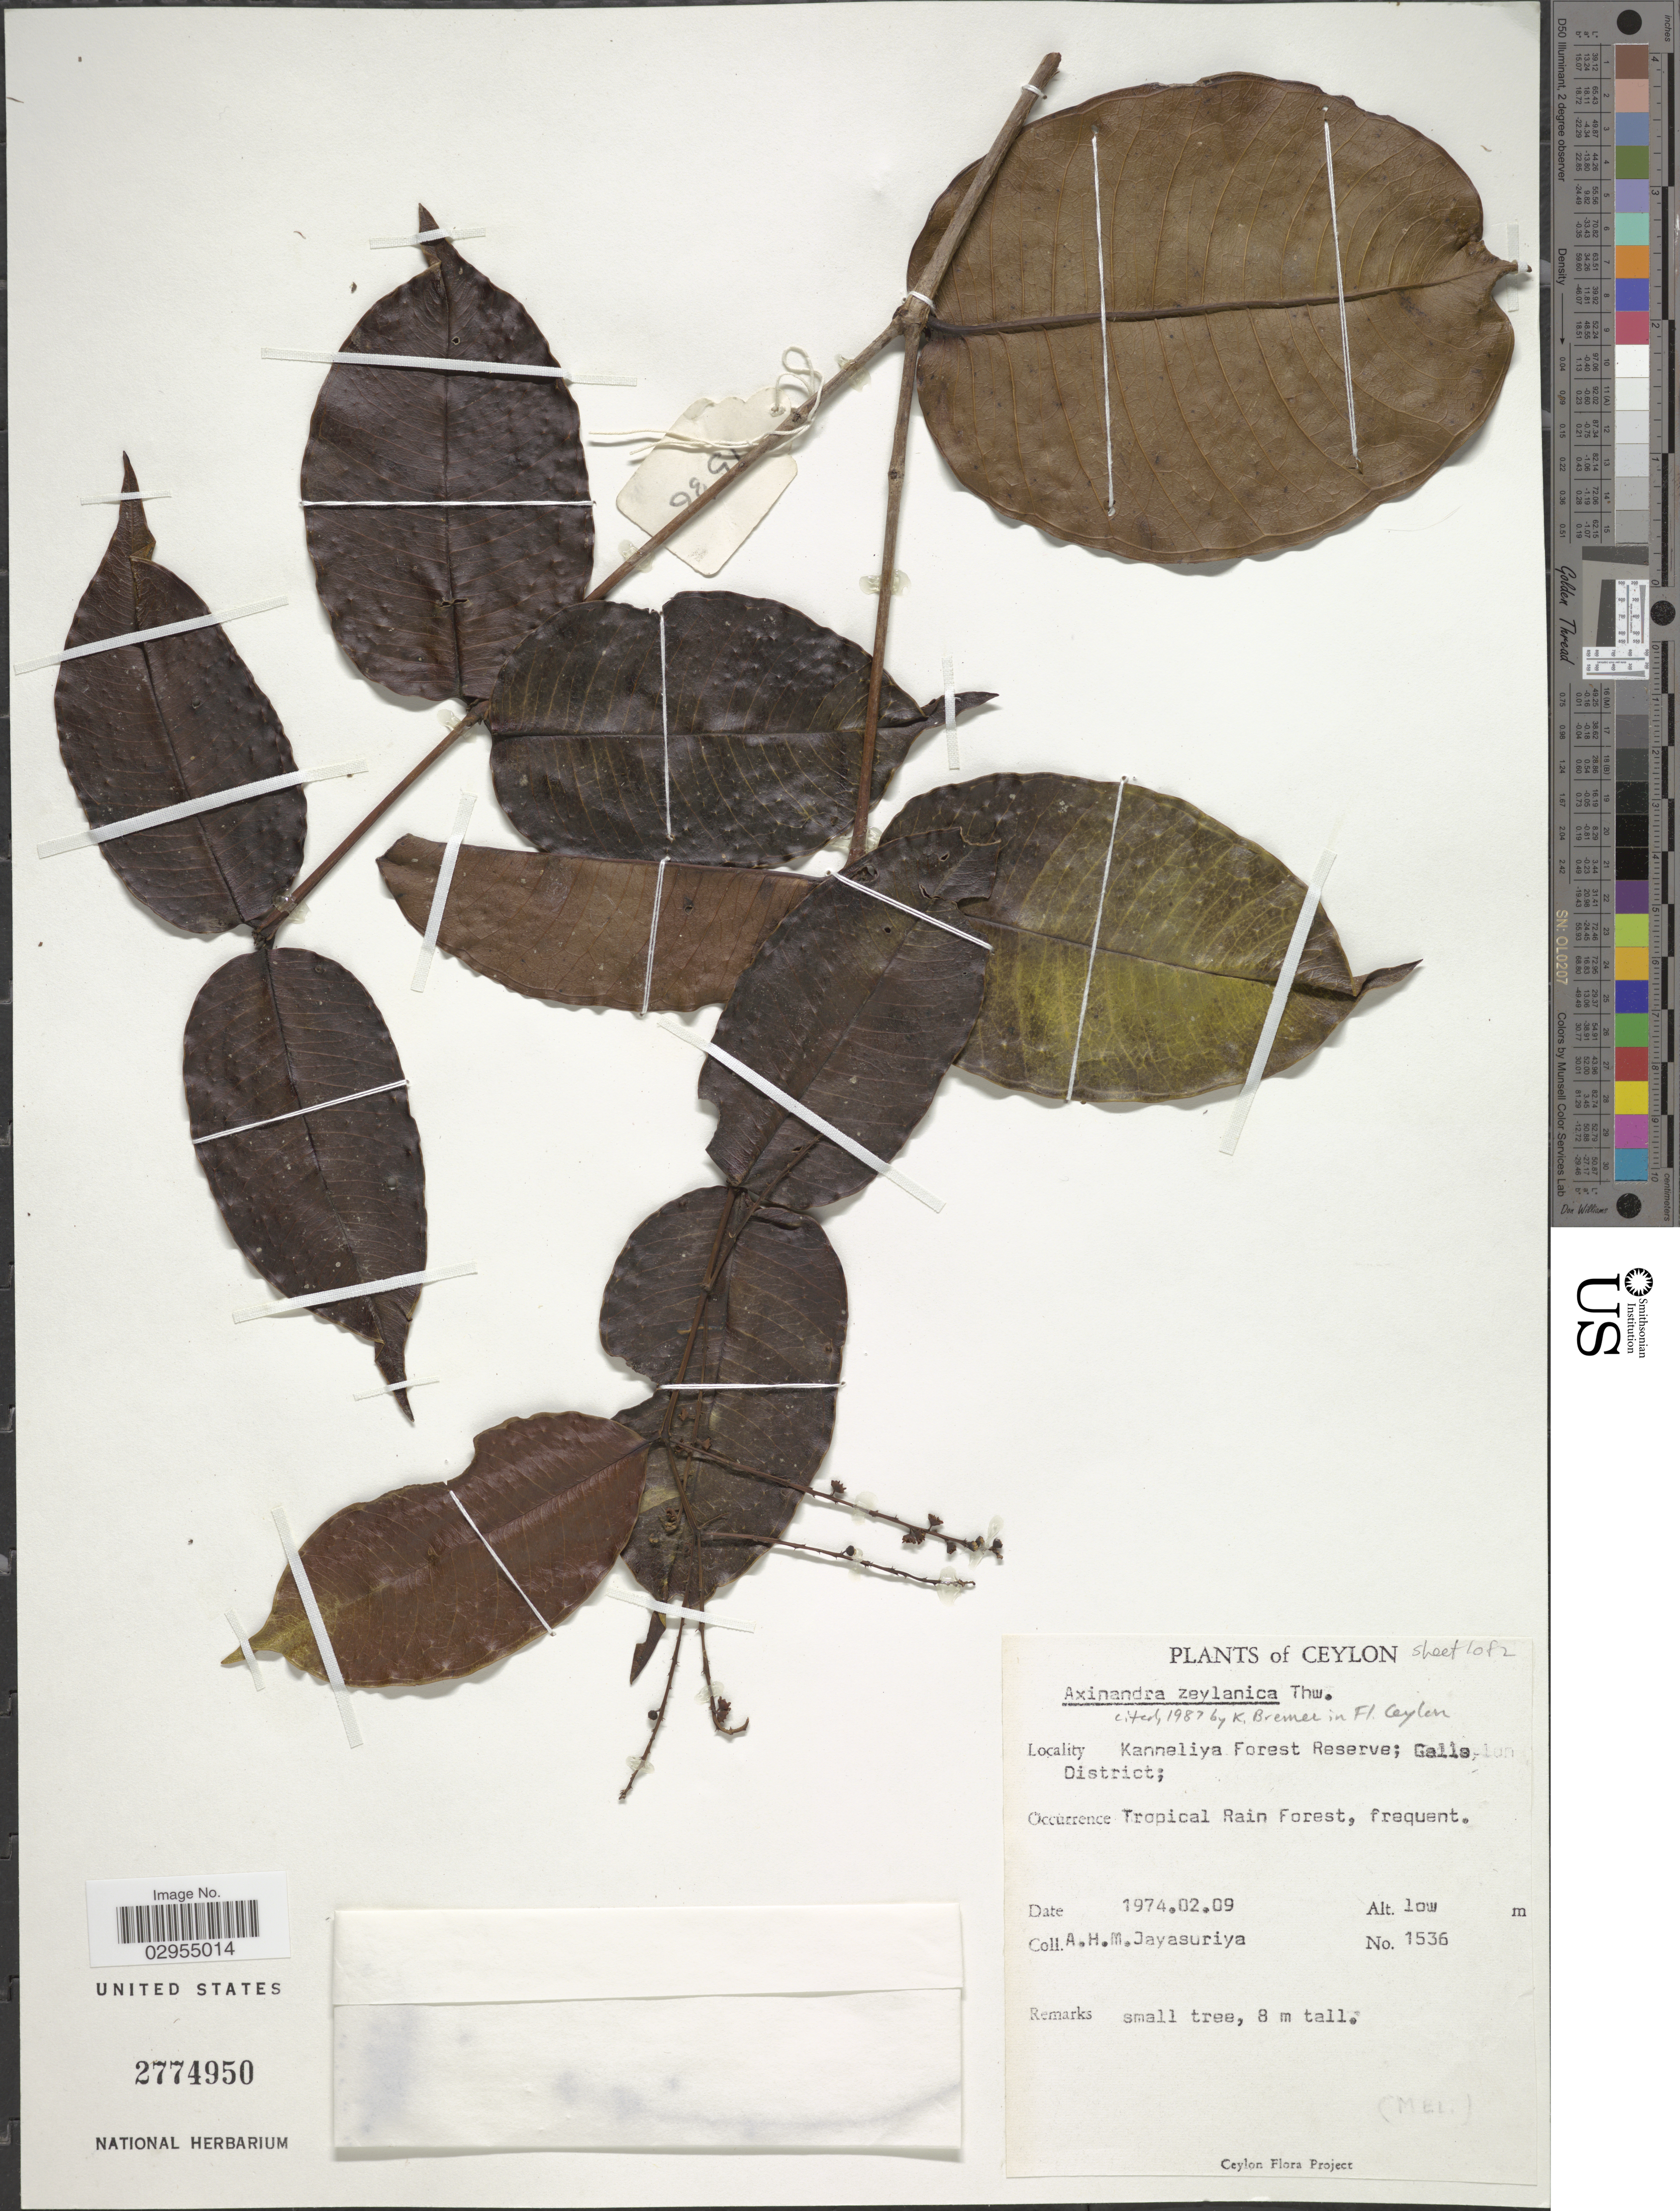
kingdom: Plantae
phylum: Tracheophyta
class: Magnoliopsida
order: Myrtales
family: Crypteroniaceae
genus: Axinandra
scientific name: Axinandra zeylanica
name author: Thwaites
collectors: A. H. Jayasuriya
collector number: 1536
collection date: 1974-02-09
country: Sri Lanka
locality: Ceylon. Kanneliya Forest Reserve; Galle District.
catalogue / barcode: US 2774950